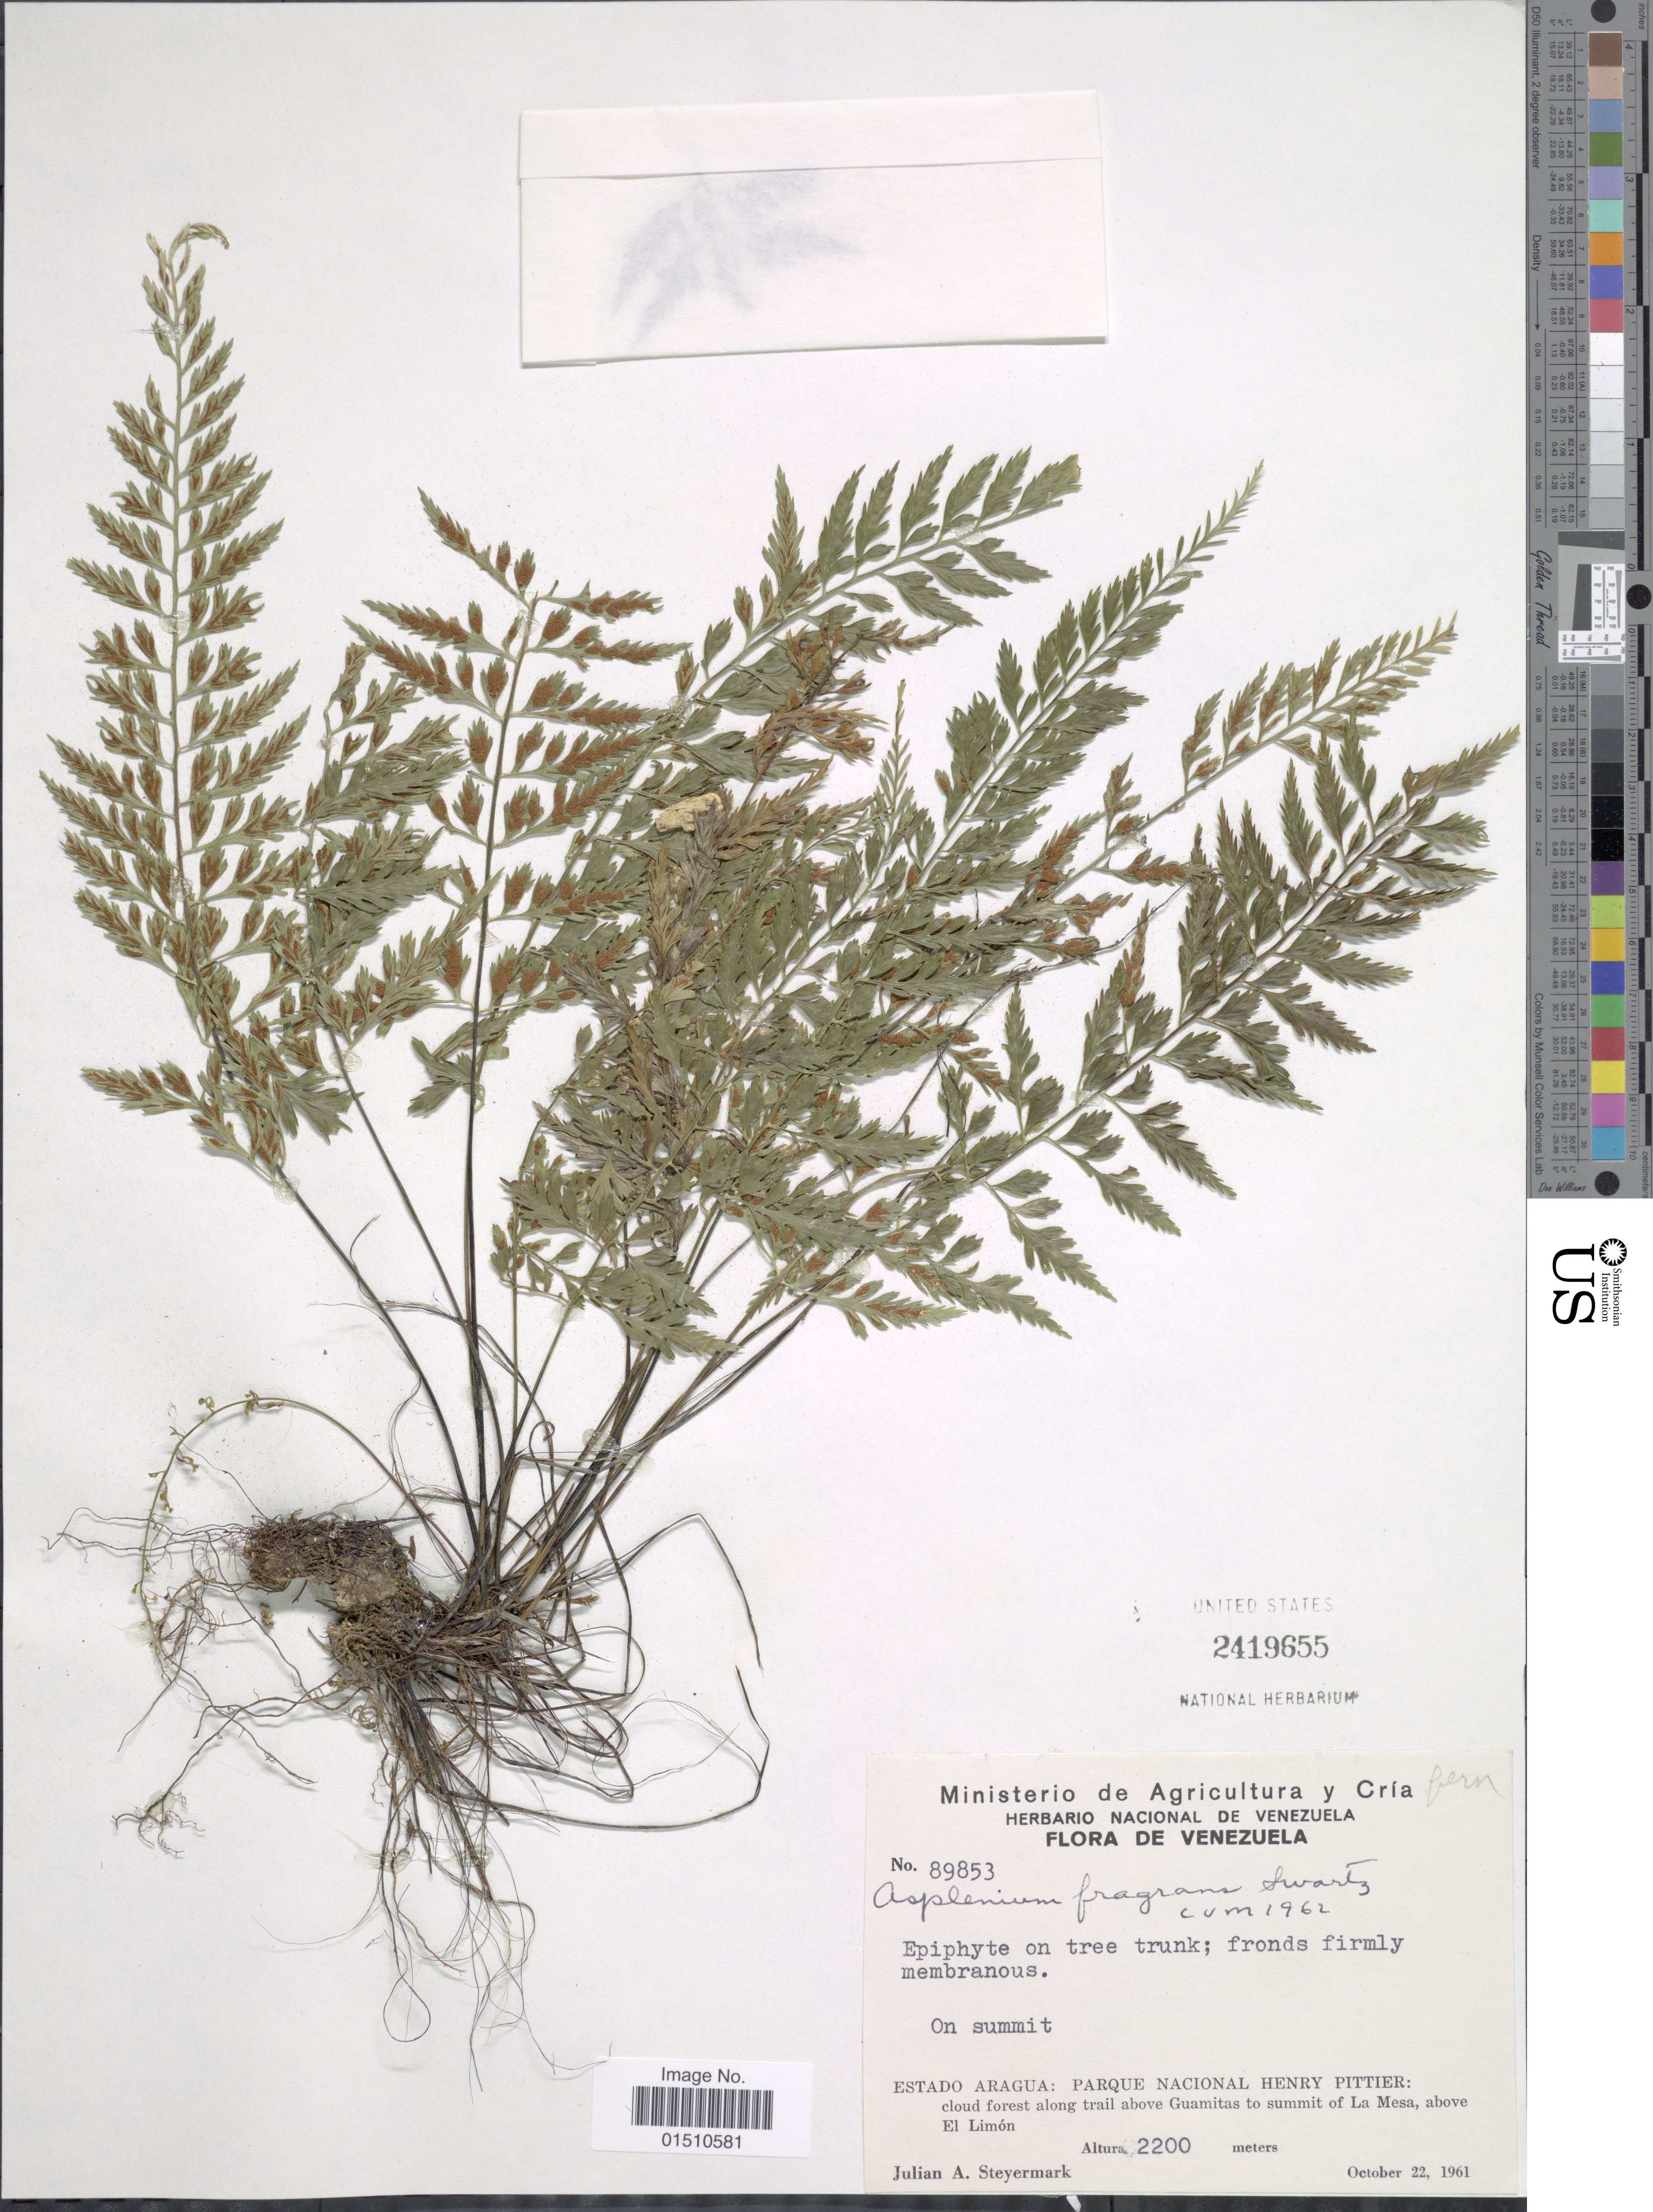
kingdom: Plantae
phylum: Tracheophyta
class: Polypodiopsida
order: Polypodiales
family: Aspleniaceae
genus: Asplenium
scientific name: Asplenium cuspidatum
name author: Lam.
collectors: J. Steyermark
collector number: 89853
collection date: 1961-10-22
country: Venezuela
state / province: Aragua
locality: Venezuela, Estado Aragua: Parque Nacional Henry Pittier: cloud forest along trail above Guamitas to summit of La Mesa, above El Limon.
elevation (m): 2200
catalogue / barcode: US 2419655